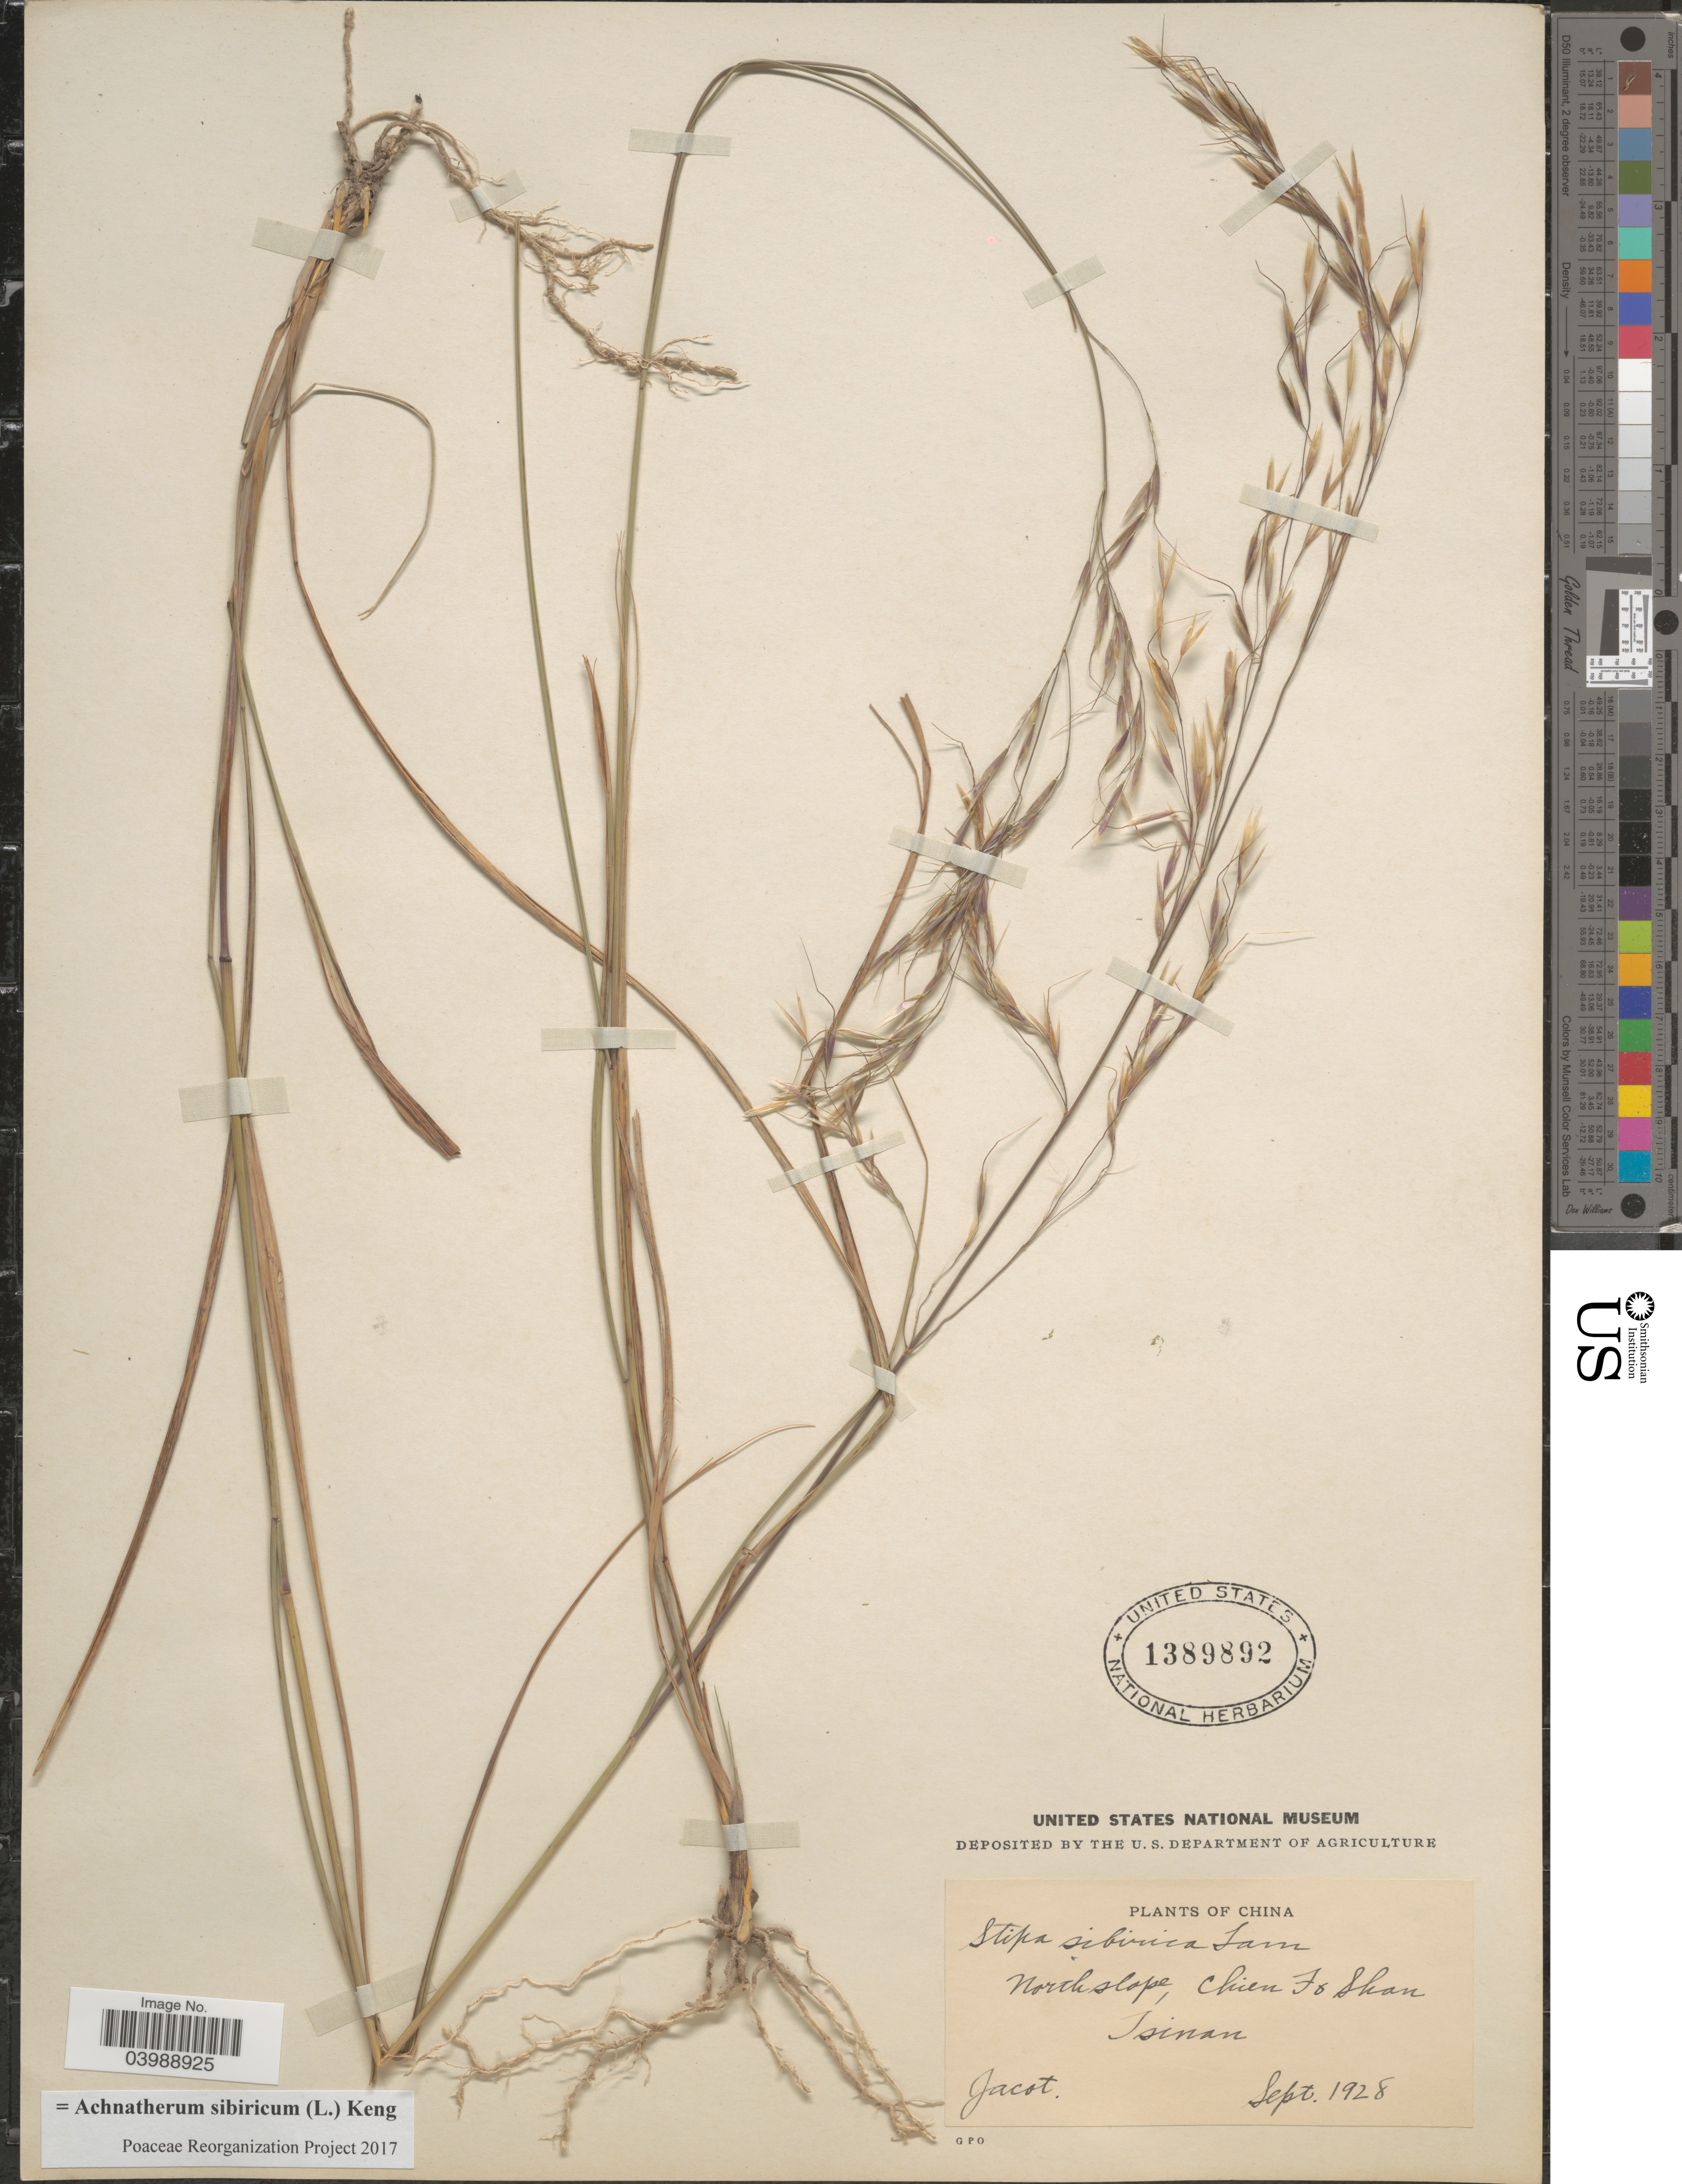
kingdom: Plantae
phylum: Tracheophyta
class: Liliopsida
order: Poales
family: Poaceae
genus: Achnatherum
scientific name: Achnatherum sibiricum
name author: (L.) Keng ex Tzvelev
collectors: Jacot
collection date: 1928-09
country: China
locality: North slope, Chien Fo Shan. Tsinan.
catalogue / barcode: US 1389892